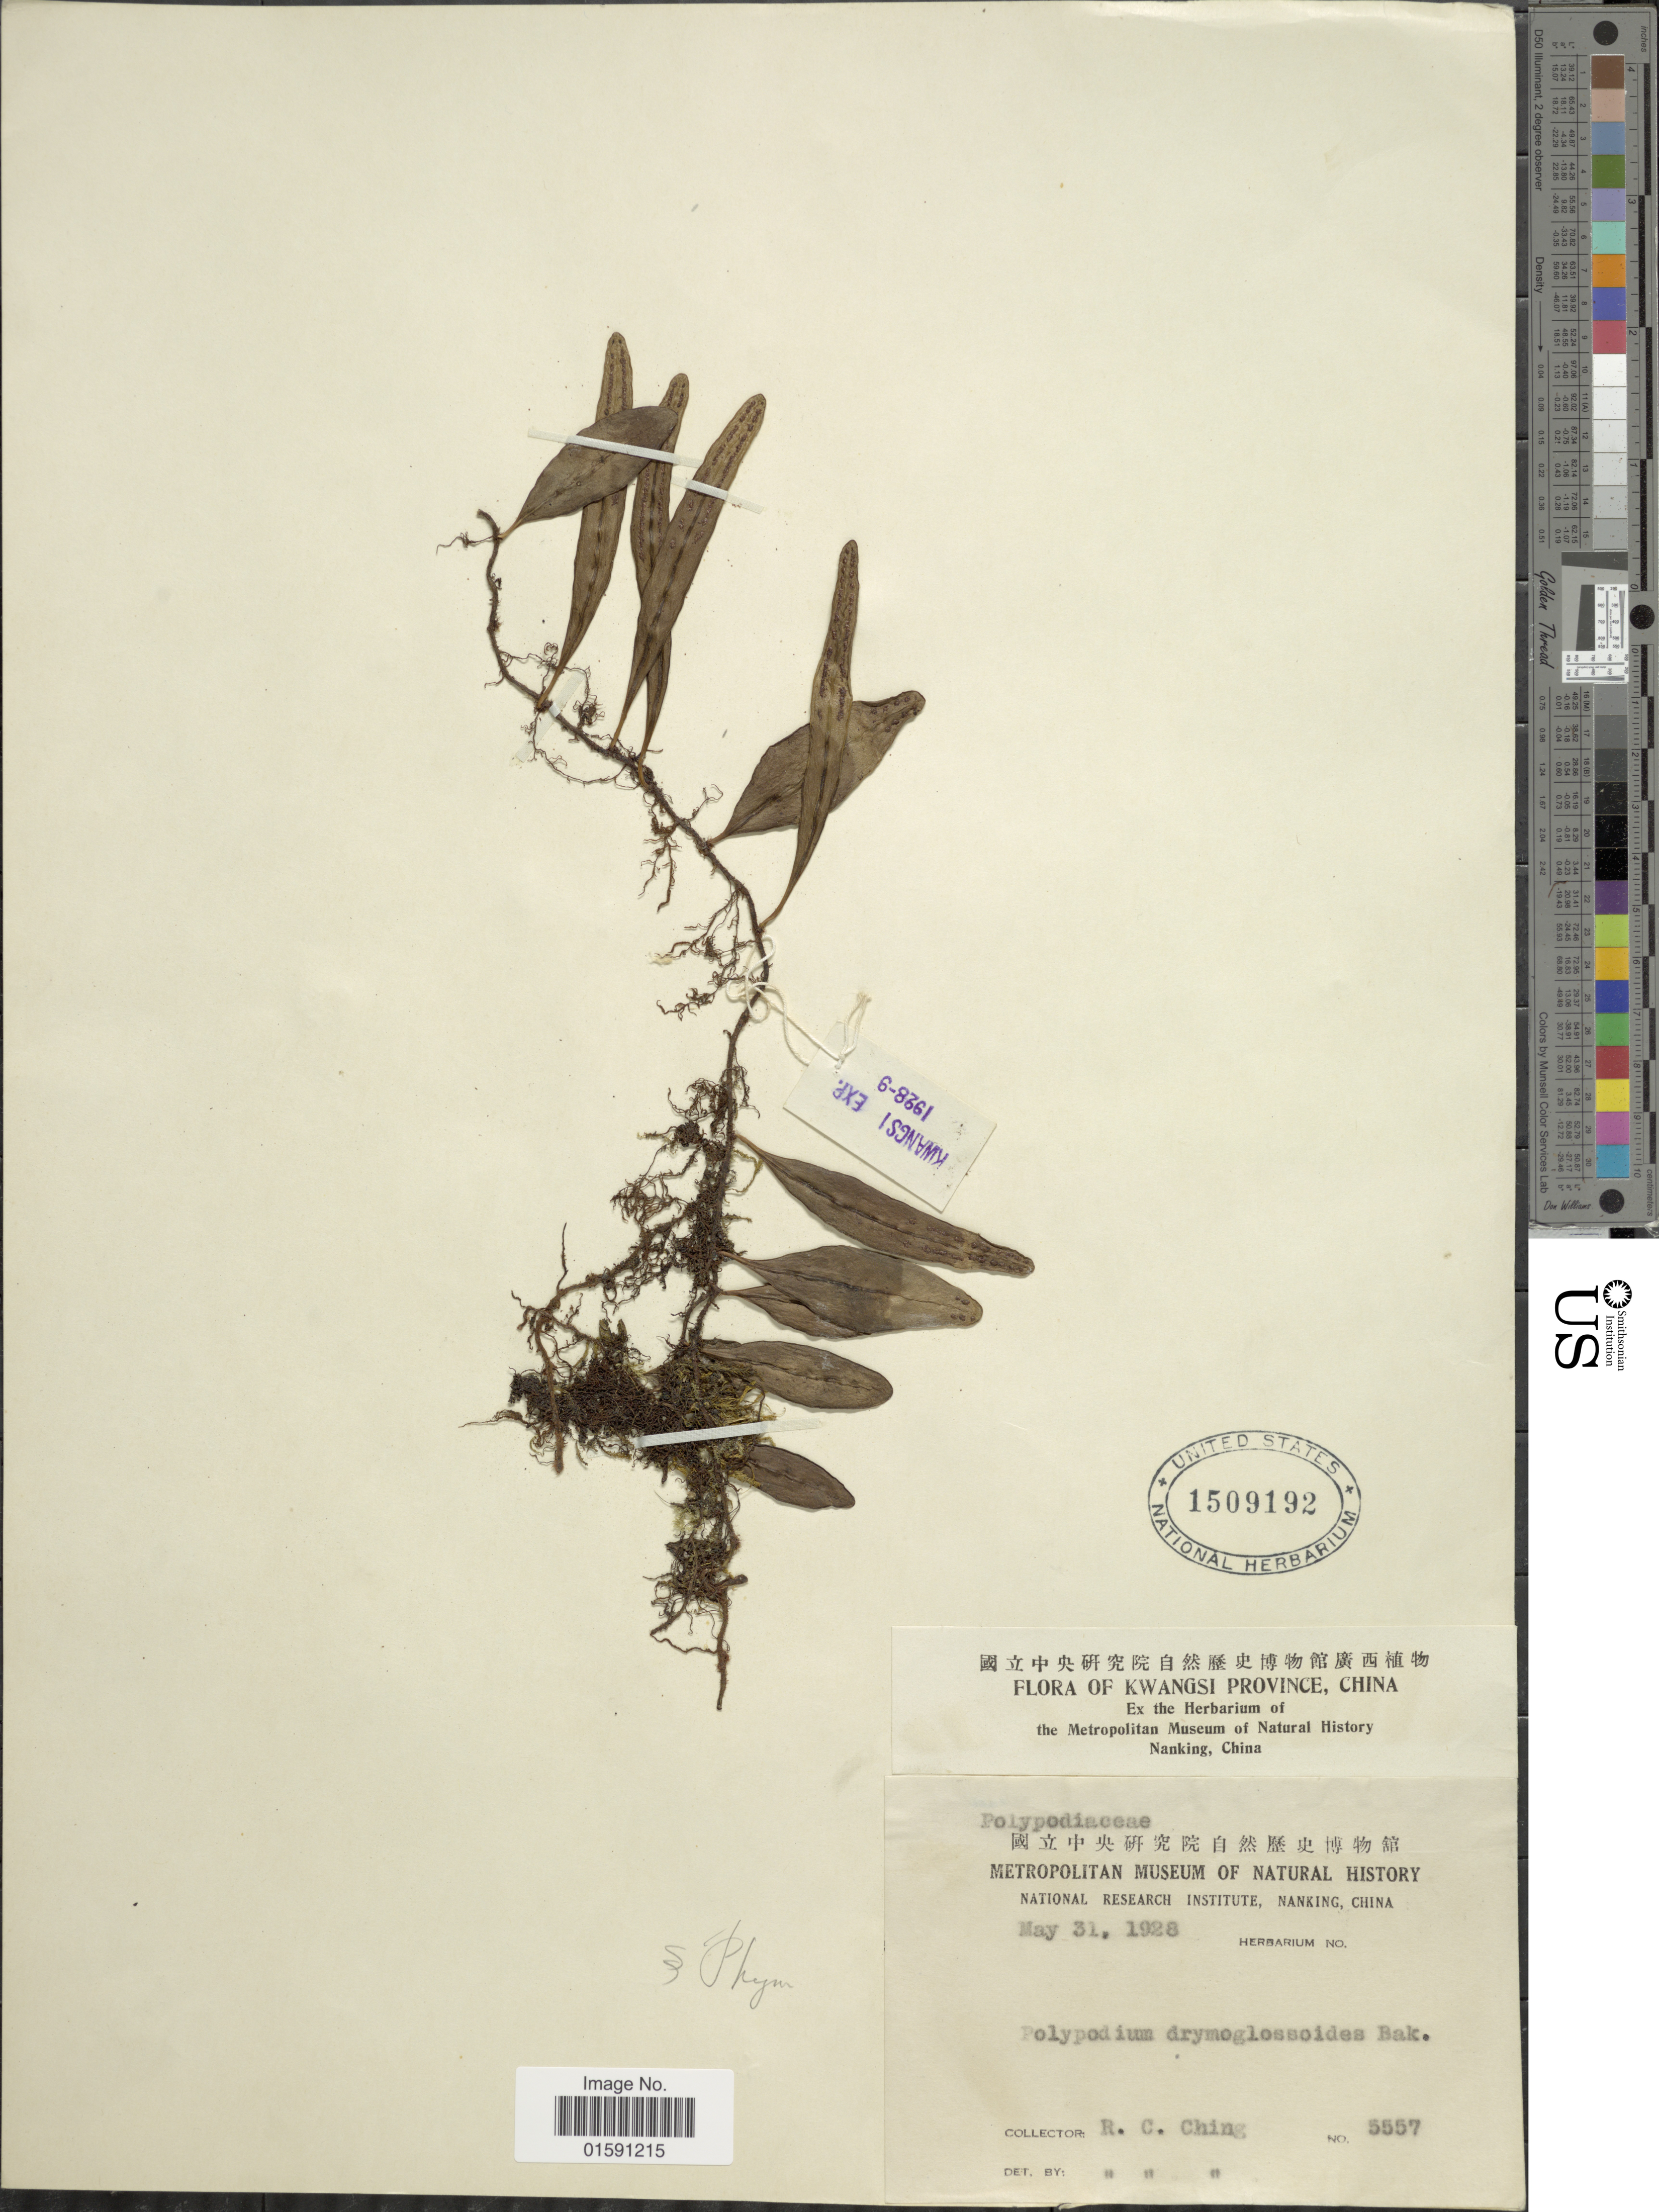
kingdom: Plantae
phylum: Tracheophyta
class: Polypodiopsida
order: Polypodiales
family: Polypodiaceae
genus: Selliguea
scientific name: Selliguea drymoglossoides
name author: (Baker)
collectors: R. C. Ching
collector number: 5557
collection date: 1928-05-31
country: China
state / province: Guangxi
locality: Kwangsi Province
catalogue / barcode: US 1509192